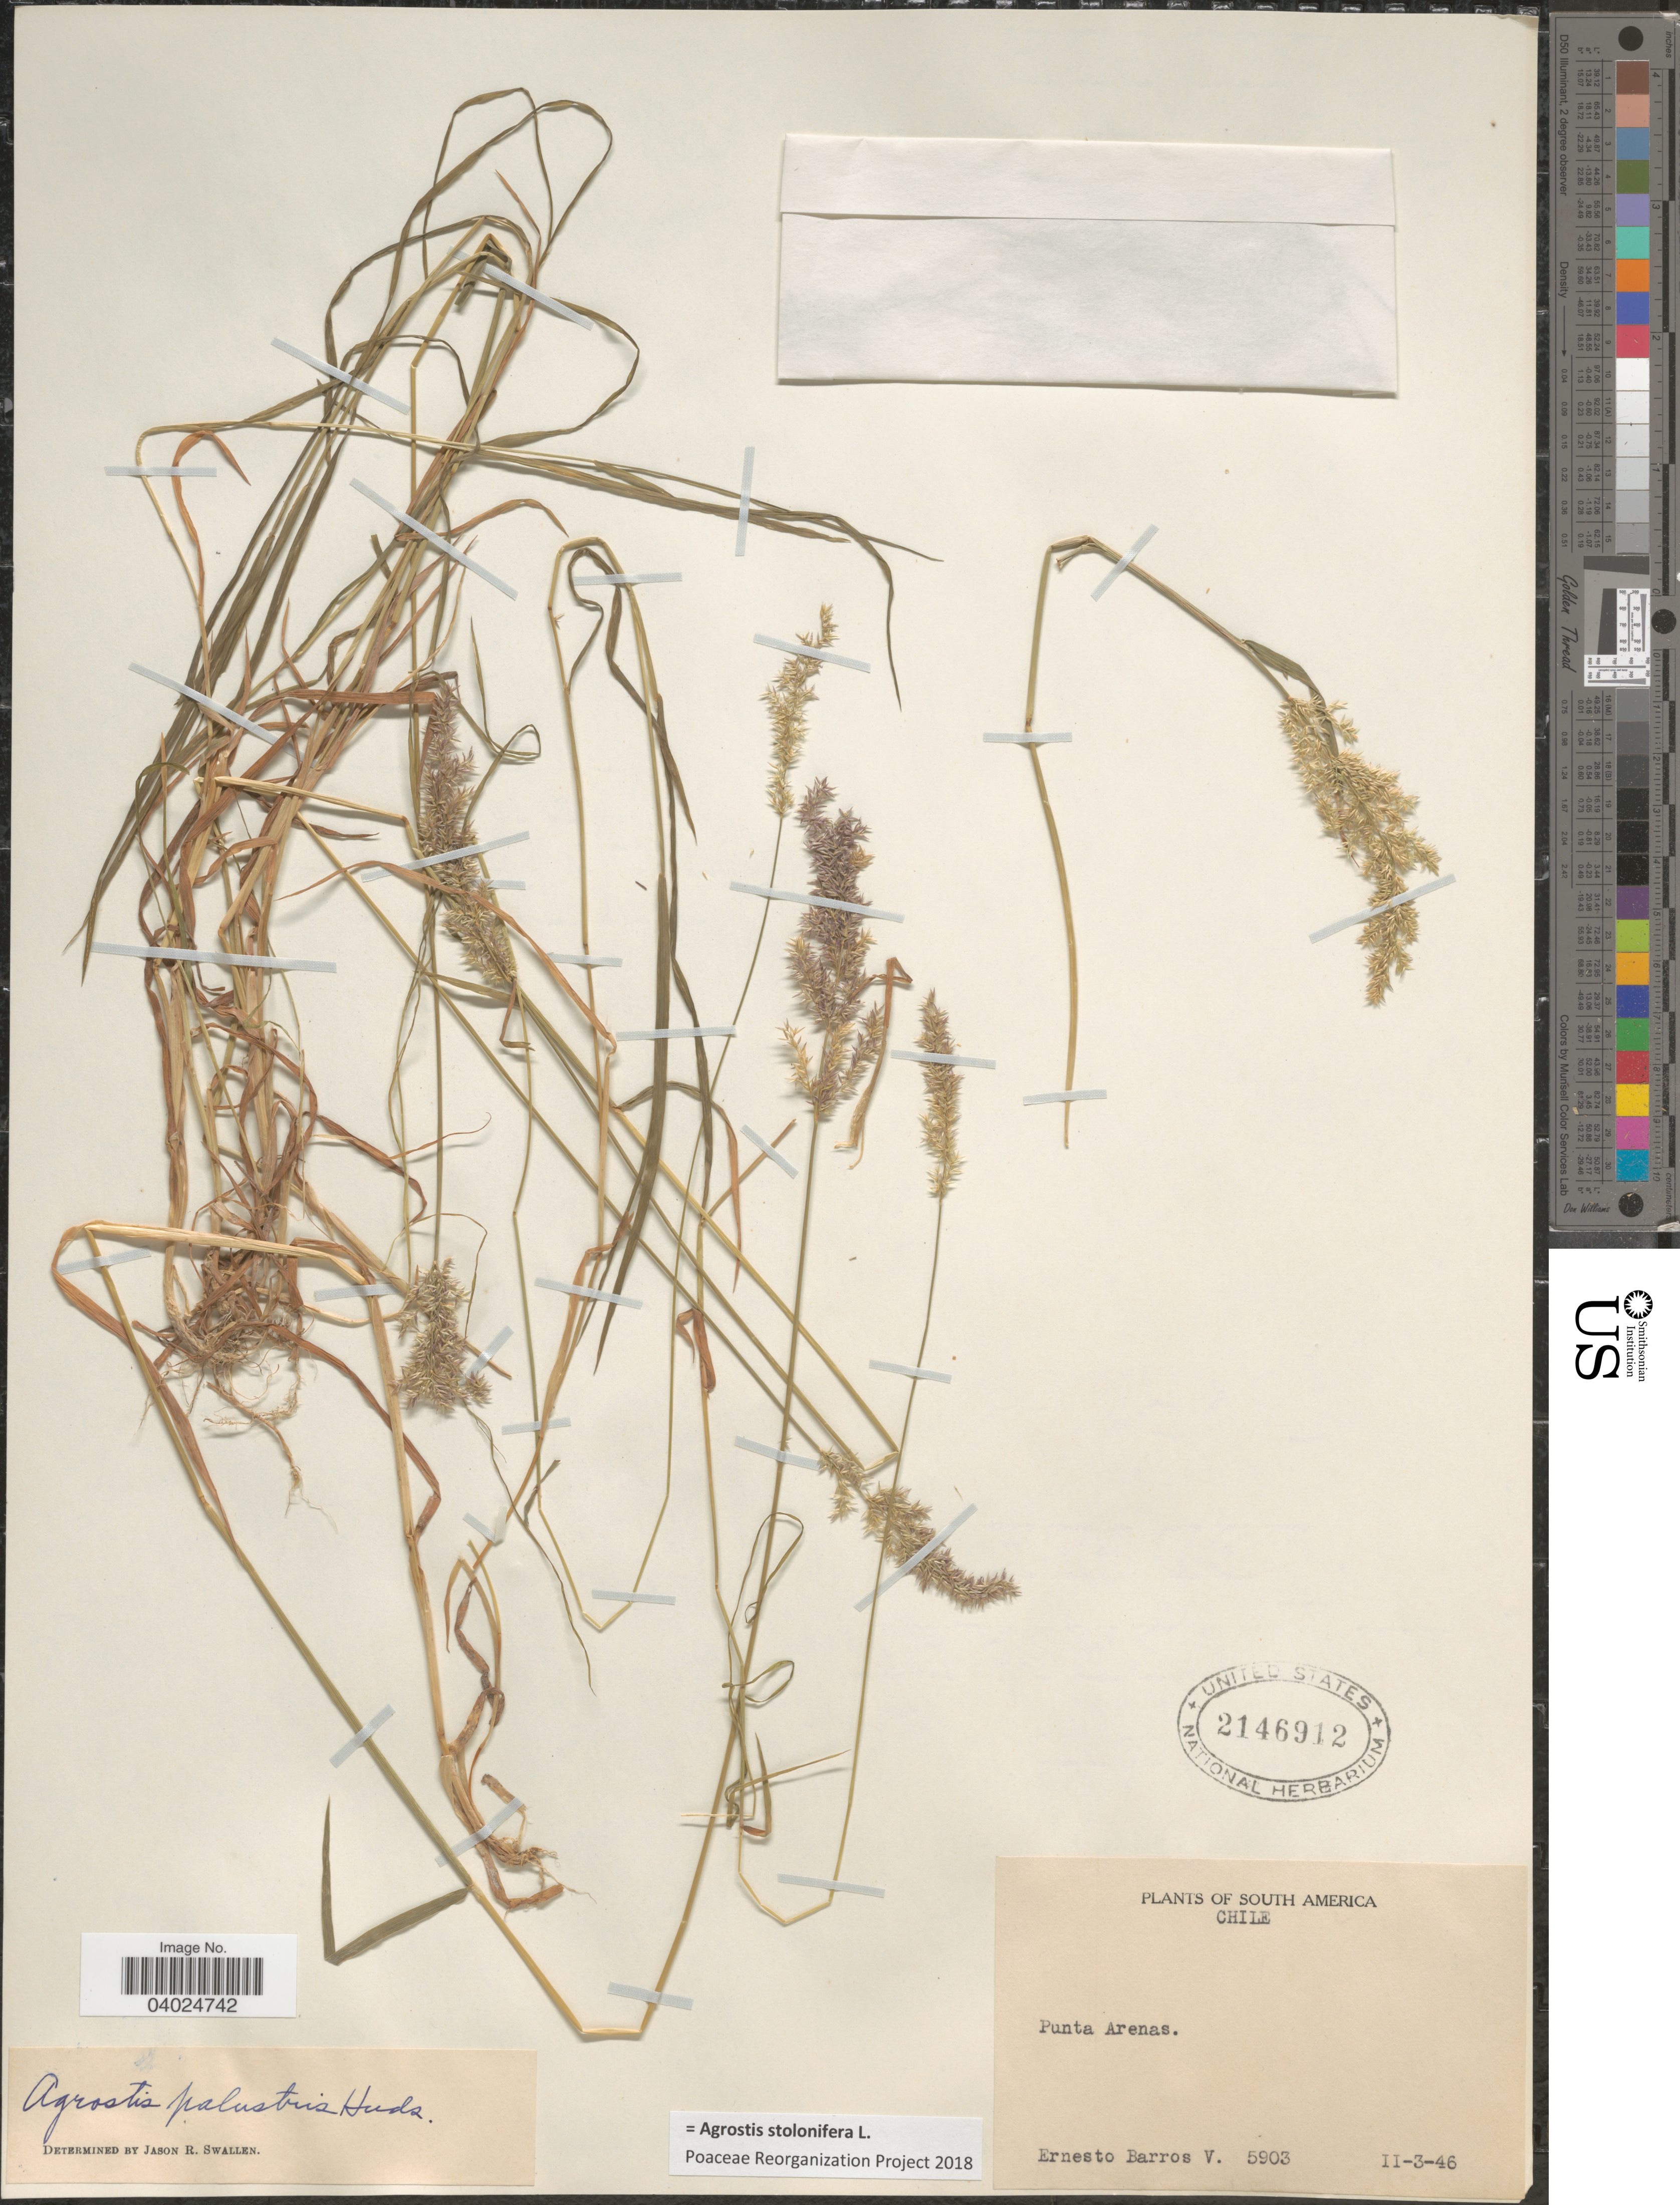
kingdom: Plantae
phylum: Tracheophyta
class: Liliopsida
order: Poales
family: Poaceae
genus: Agrostis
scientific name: Agrostis stolonifera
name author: L.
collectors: E. Barros V.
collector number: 5903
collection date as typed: Transcribed d/m/y: 3/2/46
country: Chile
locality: Punta Arenas.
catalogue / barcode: US 2146912